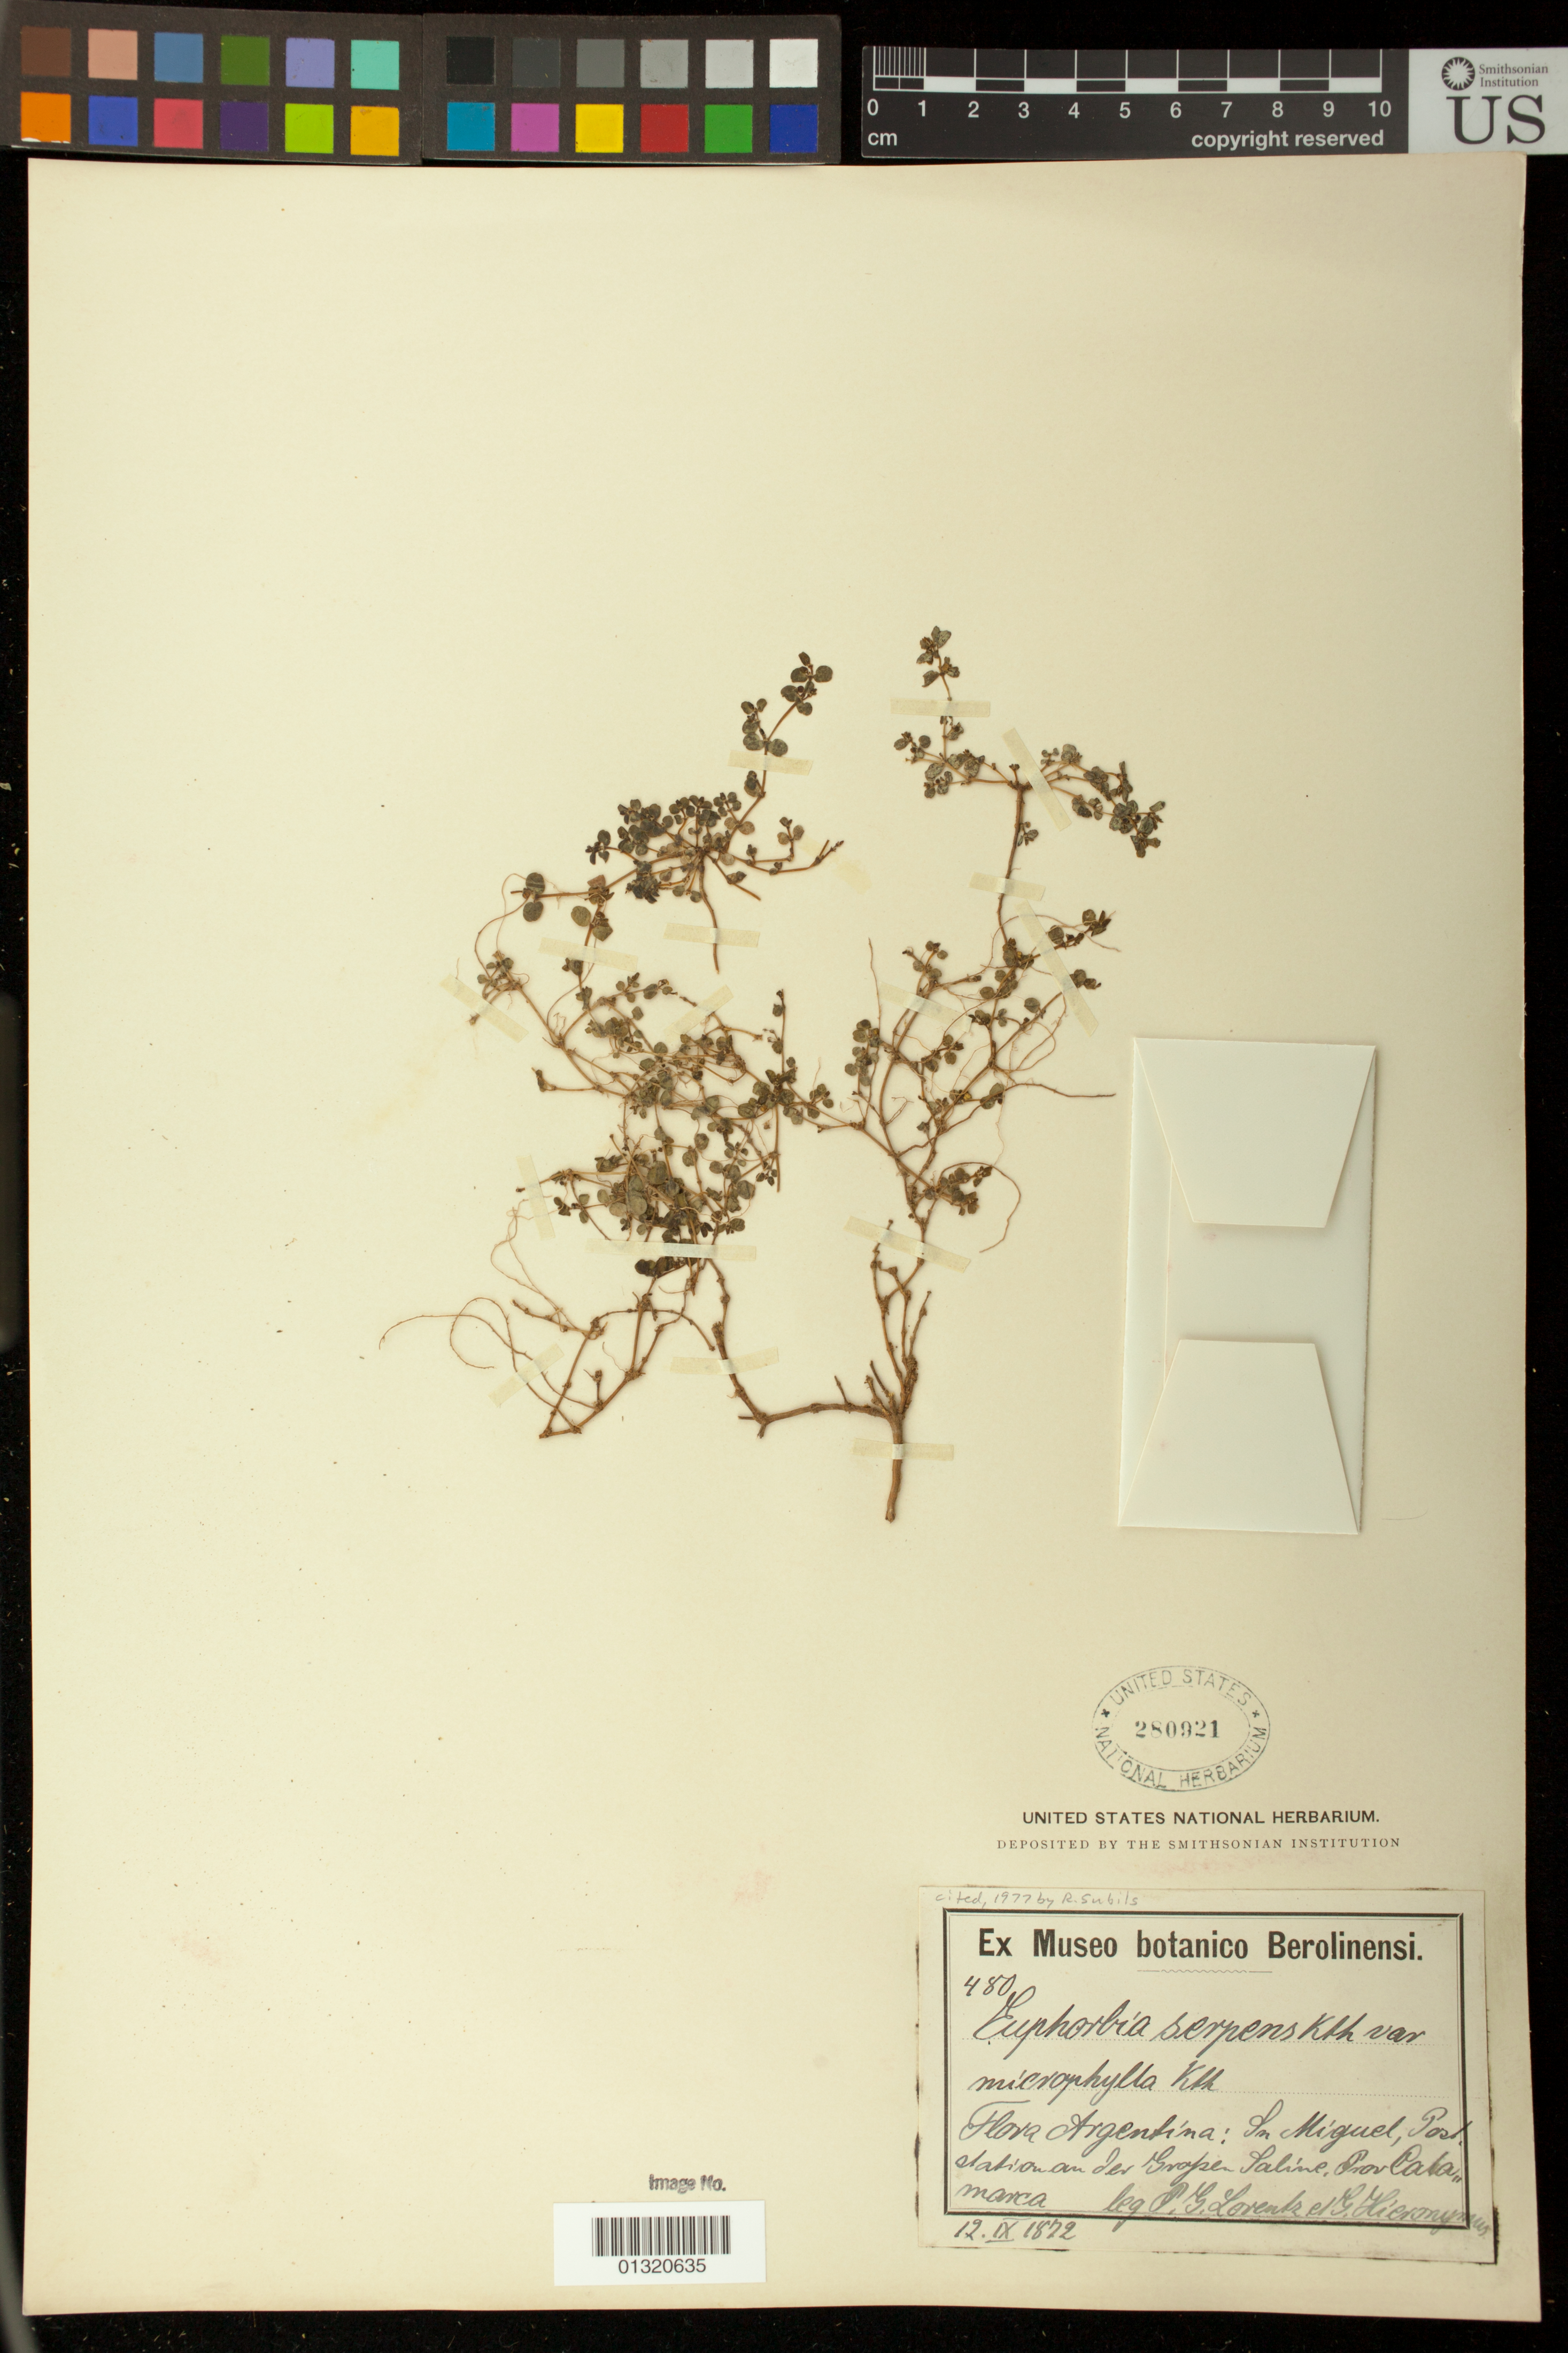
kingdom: Plantae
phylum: Tracheophyta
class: Magnoliopsida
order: Malpighiales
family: Euphorbiaceae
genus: Euphorbia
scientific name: Euphorbia serpens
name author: Kunth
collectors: P. G. Lorentz & G. H. Hieronymus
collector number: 480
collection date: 1872-09-12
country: Argentina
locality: In Miguel, Post station an der Grapen Saline, Prov Cala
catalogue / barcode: US 280921